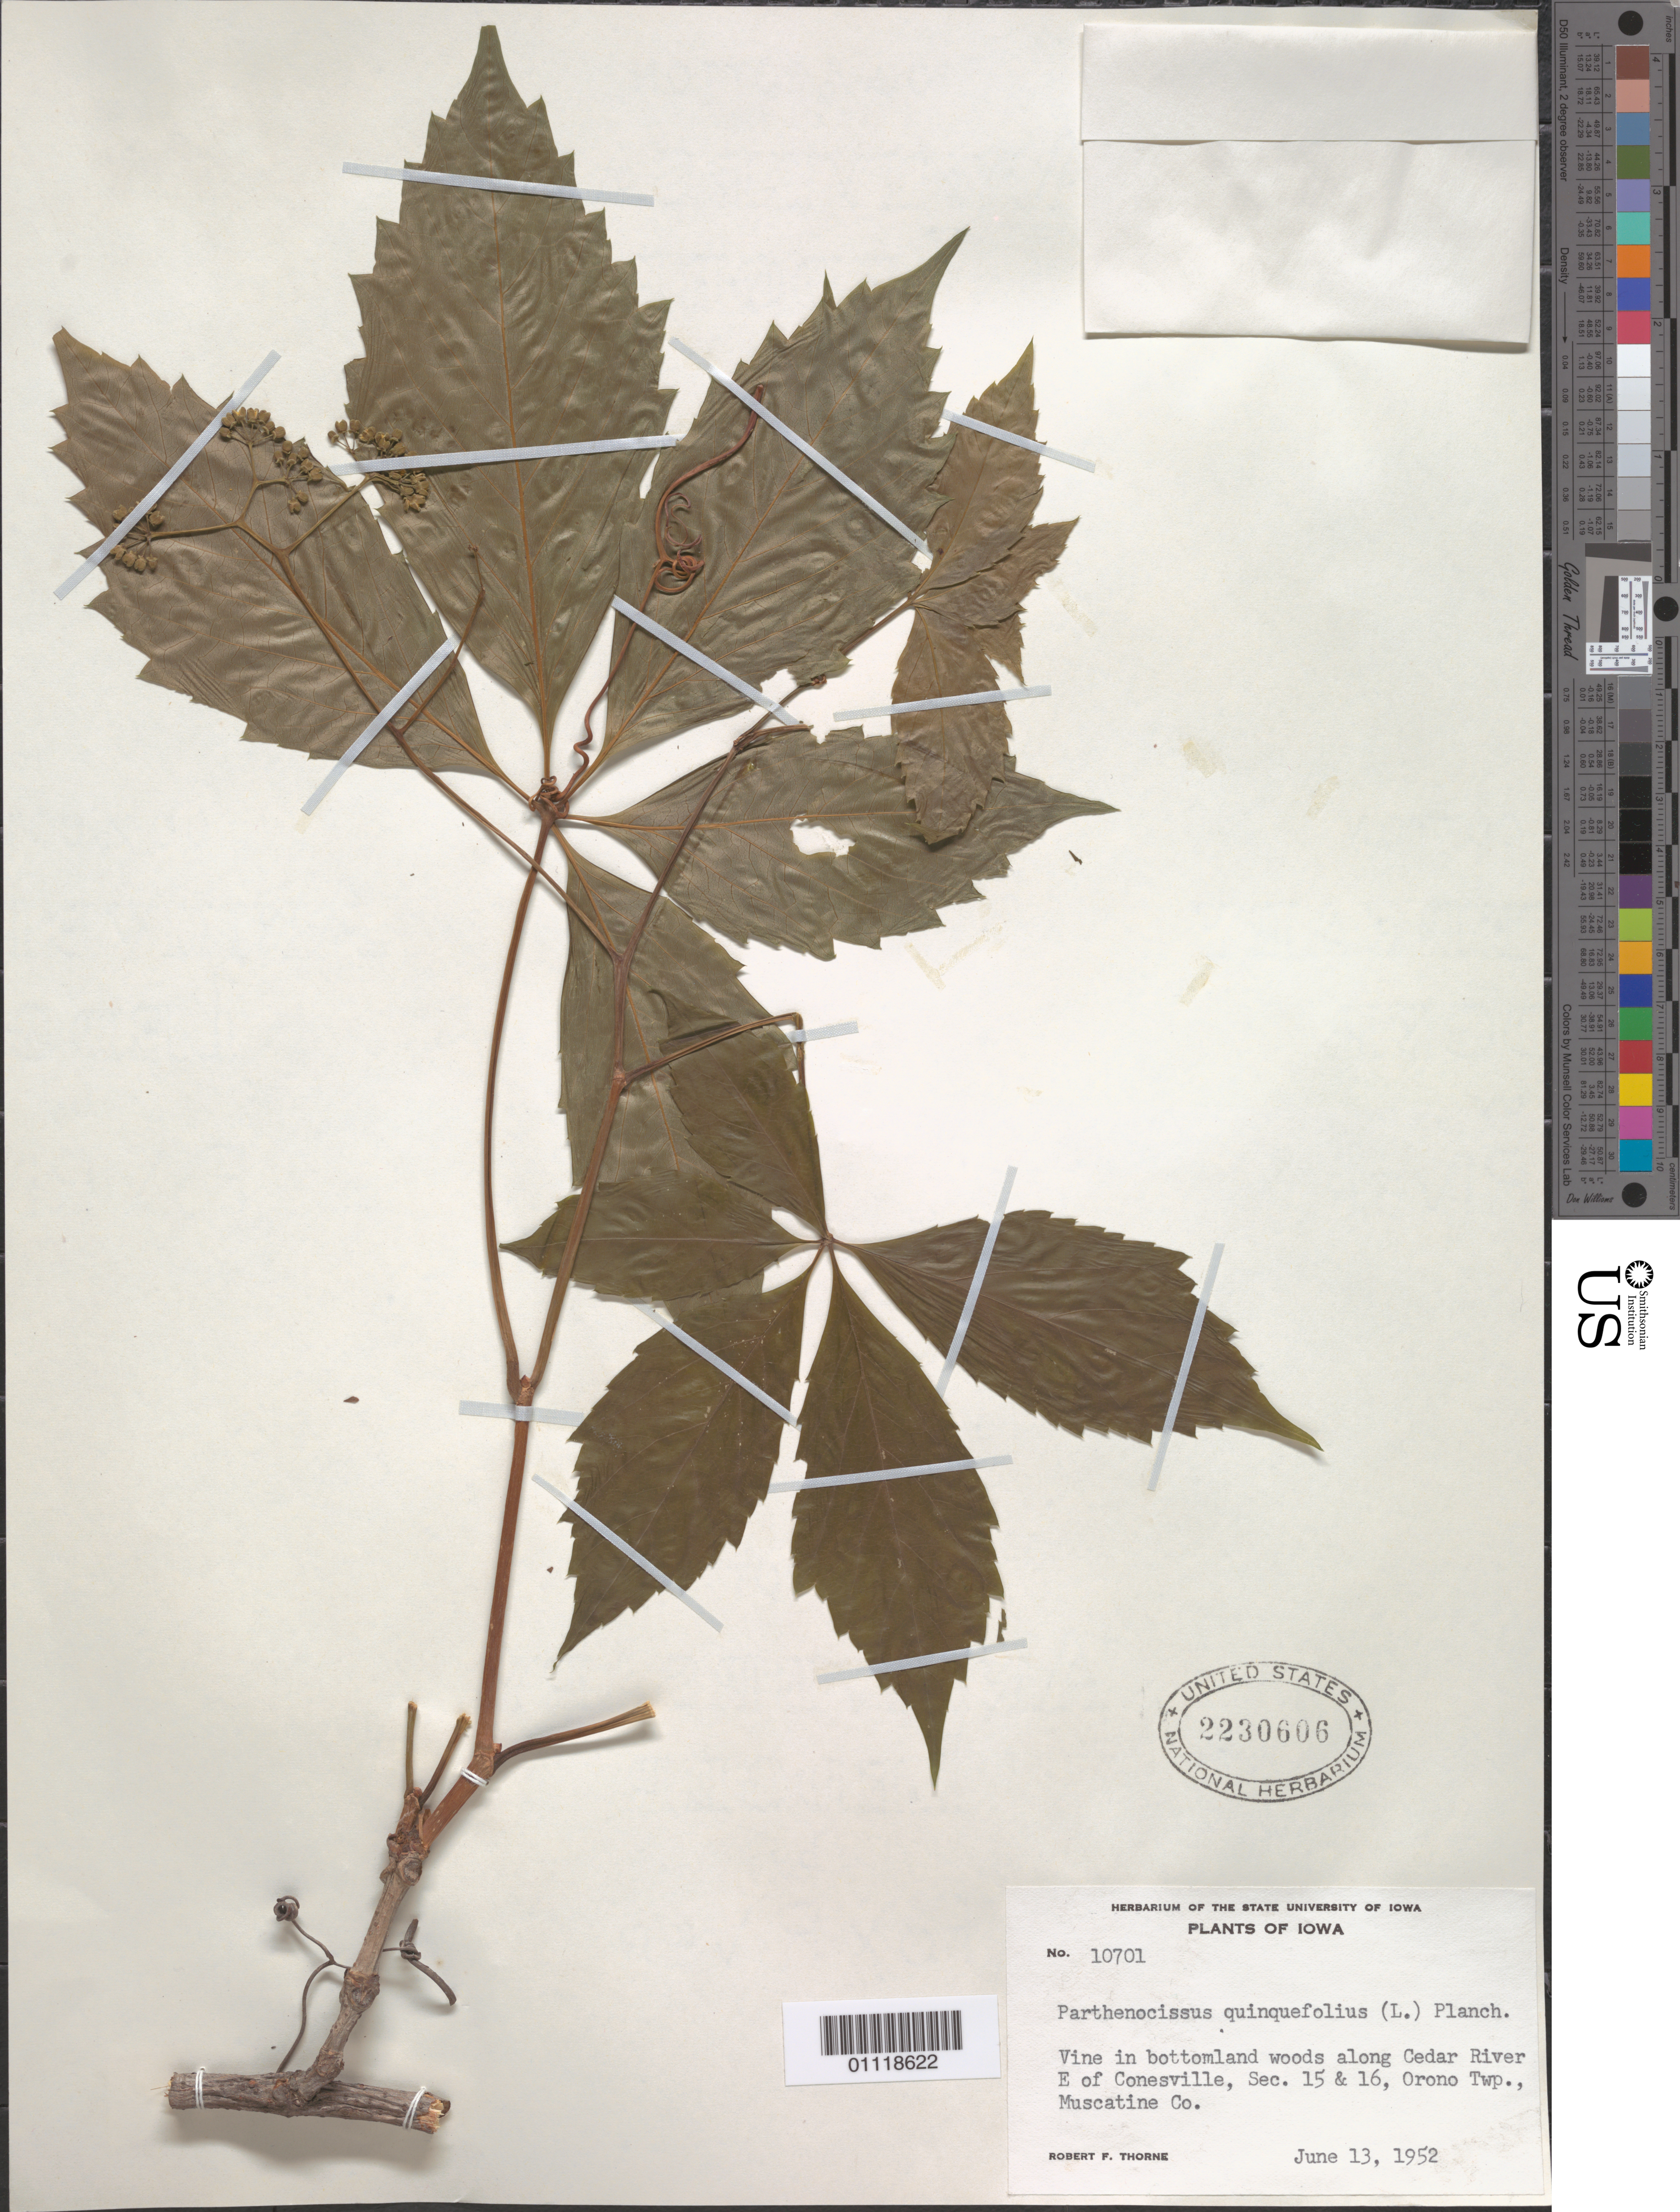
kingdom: Plantae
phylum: Tracheophyta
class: Magnoliopsida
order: Vitales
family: Vitaceae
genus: Parthenocissus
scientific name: Parthenocissus quinquefolia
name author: (L.) Planch.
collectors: R. F. Thorne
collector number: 10701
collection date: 1952-06-13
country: United States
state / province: Iowa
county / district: Muscatine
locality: Along Cedar River E of Conesville.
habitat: Vine in bottomland woods.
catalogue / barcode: US 2230606